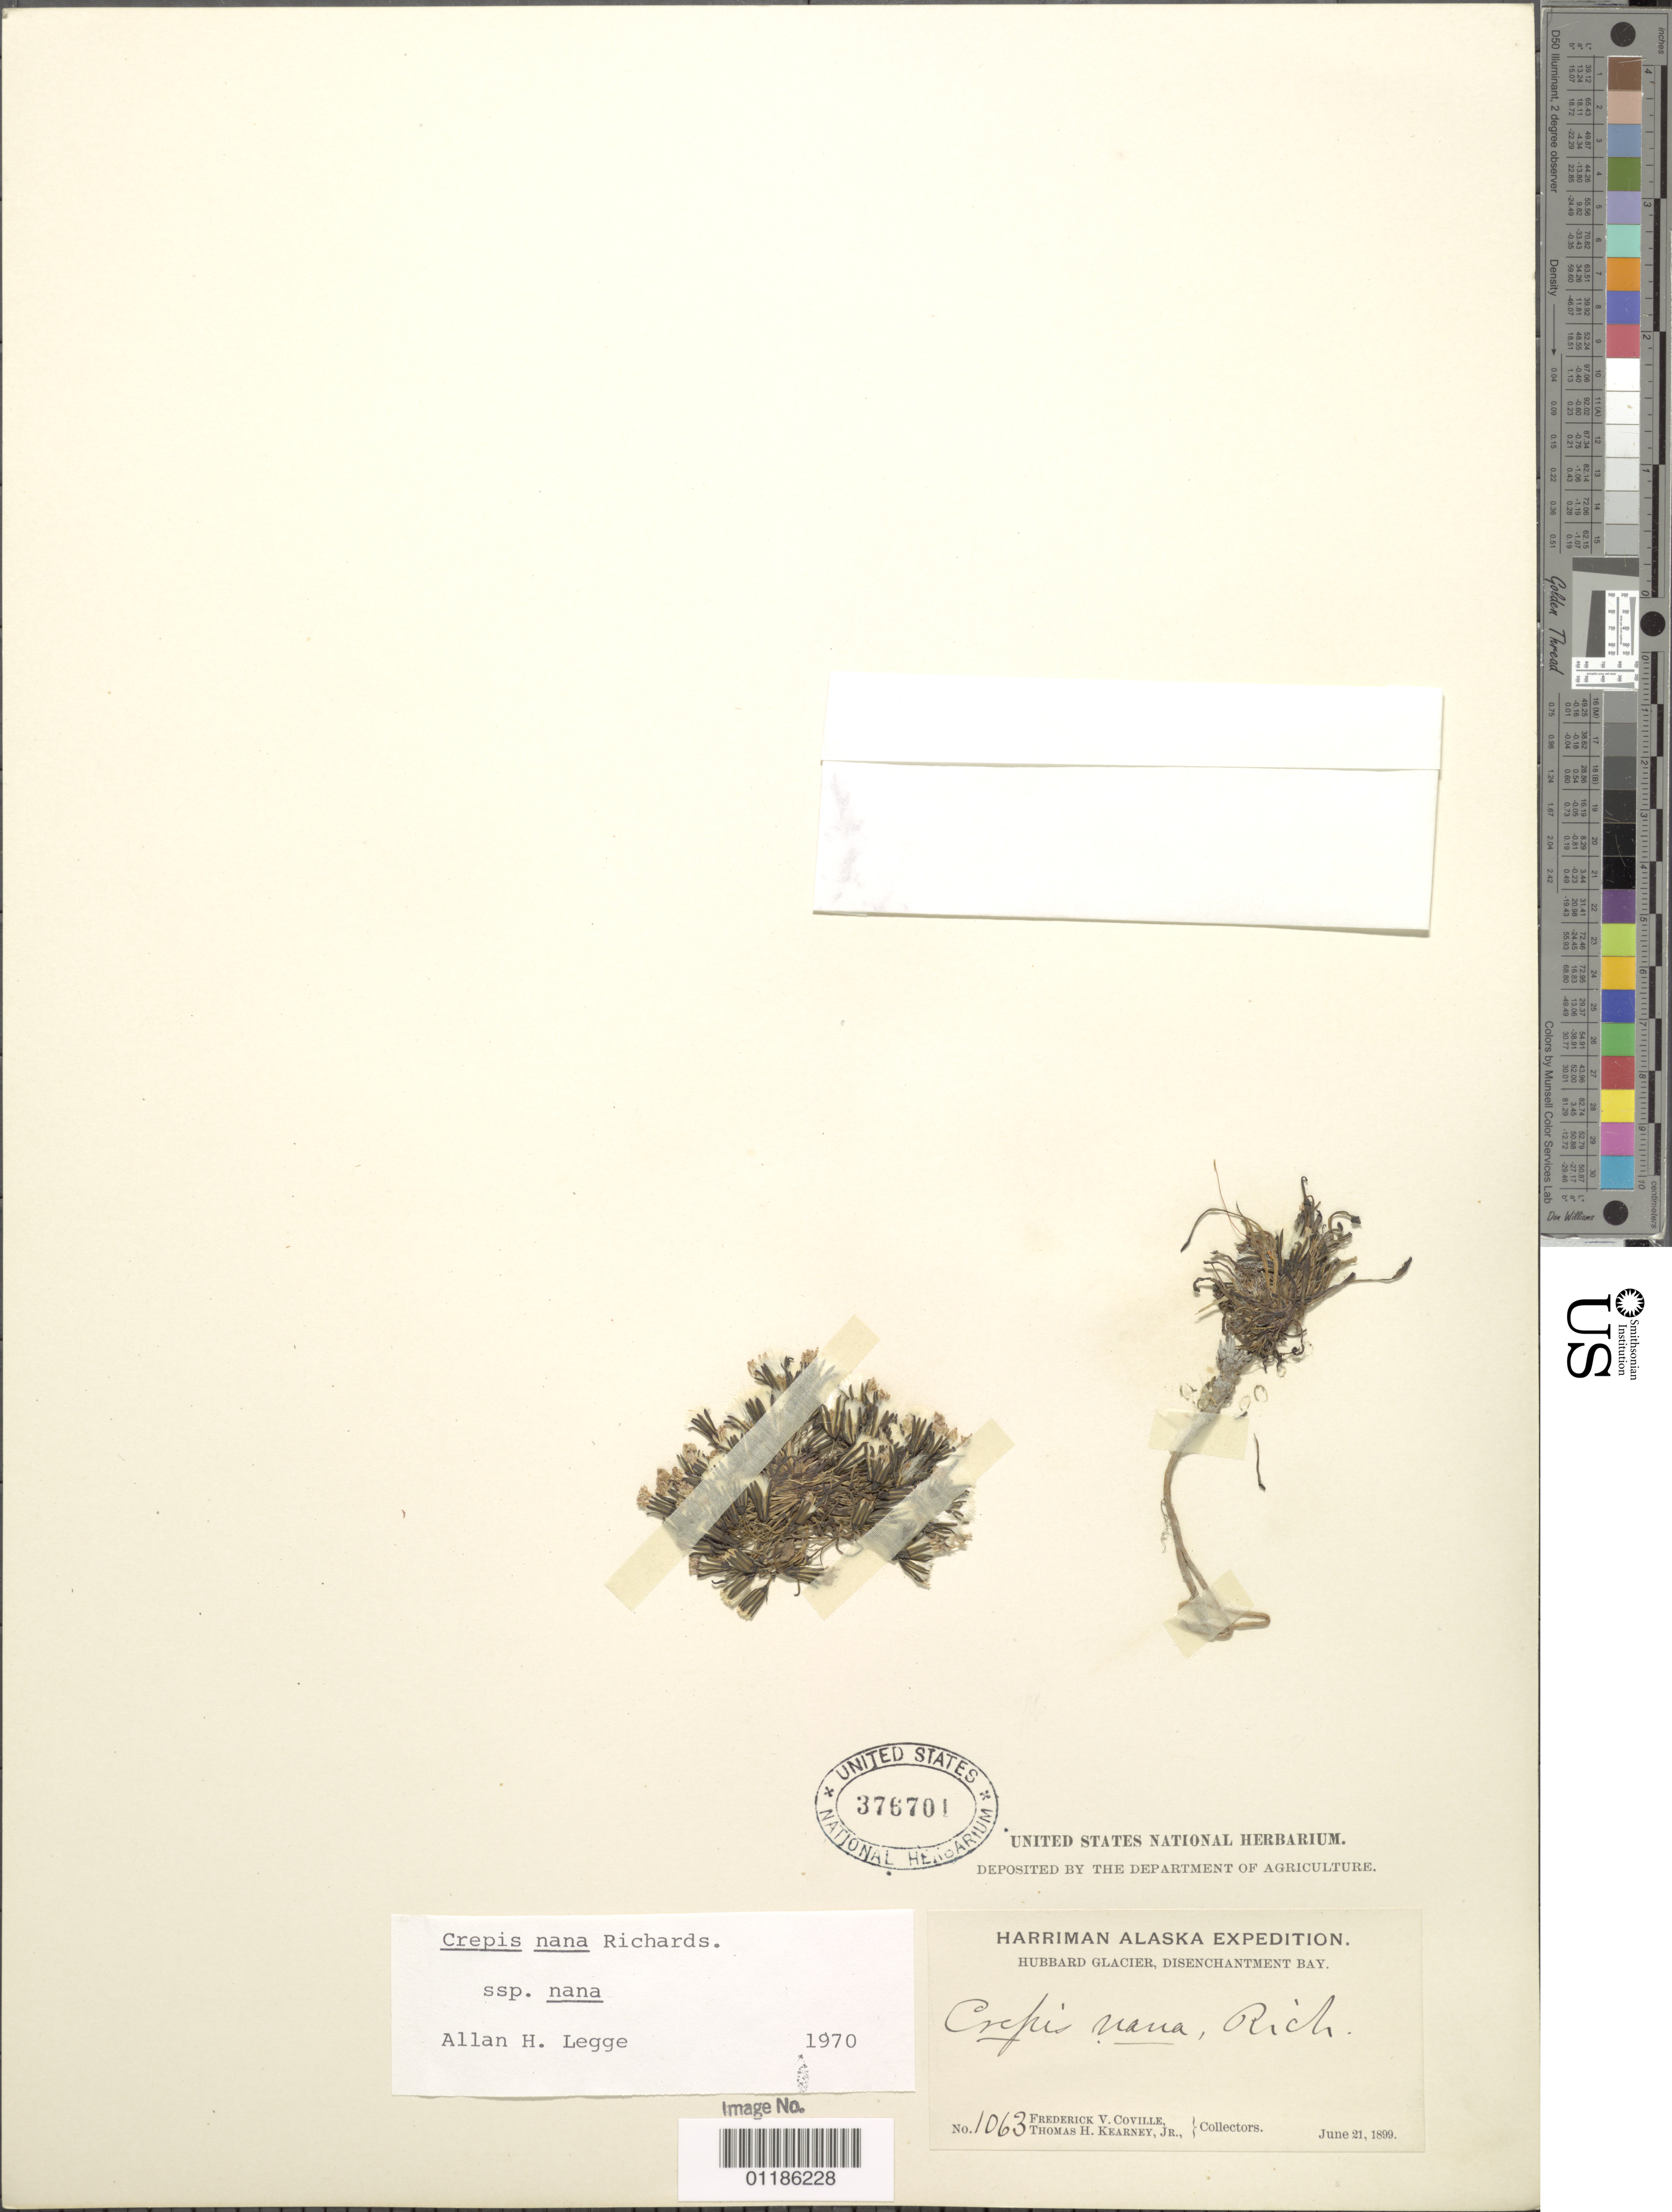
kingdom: Plantae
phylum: Tracheophyta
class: Magnoliopsida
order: Asterales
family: Asteraceae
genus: Askellia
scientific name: Askellia pygmaea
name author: (Ledeb.) Sennikov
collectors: F. V. Coville & T. H. Kearney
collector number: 1063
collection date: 1899-06-21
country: United States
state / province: Alaska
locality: Hubbard Glacier, Disenchantment Bay.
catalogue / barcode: US 376701